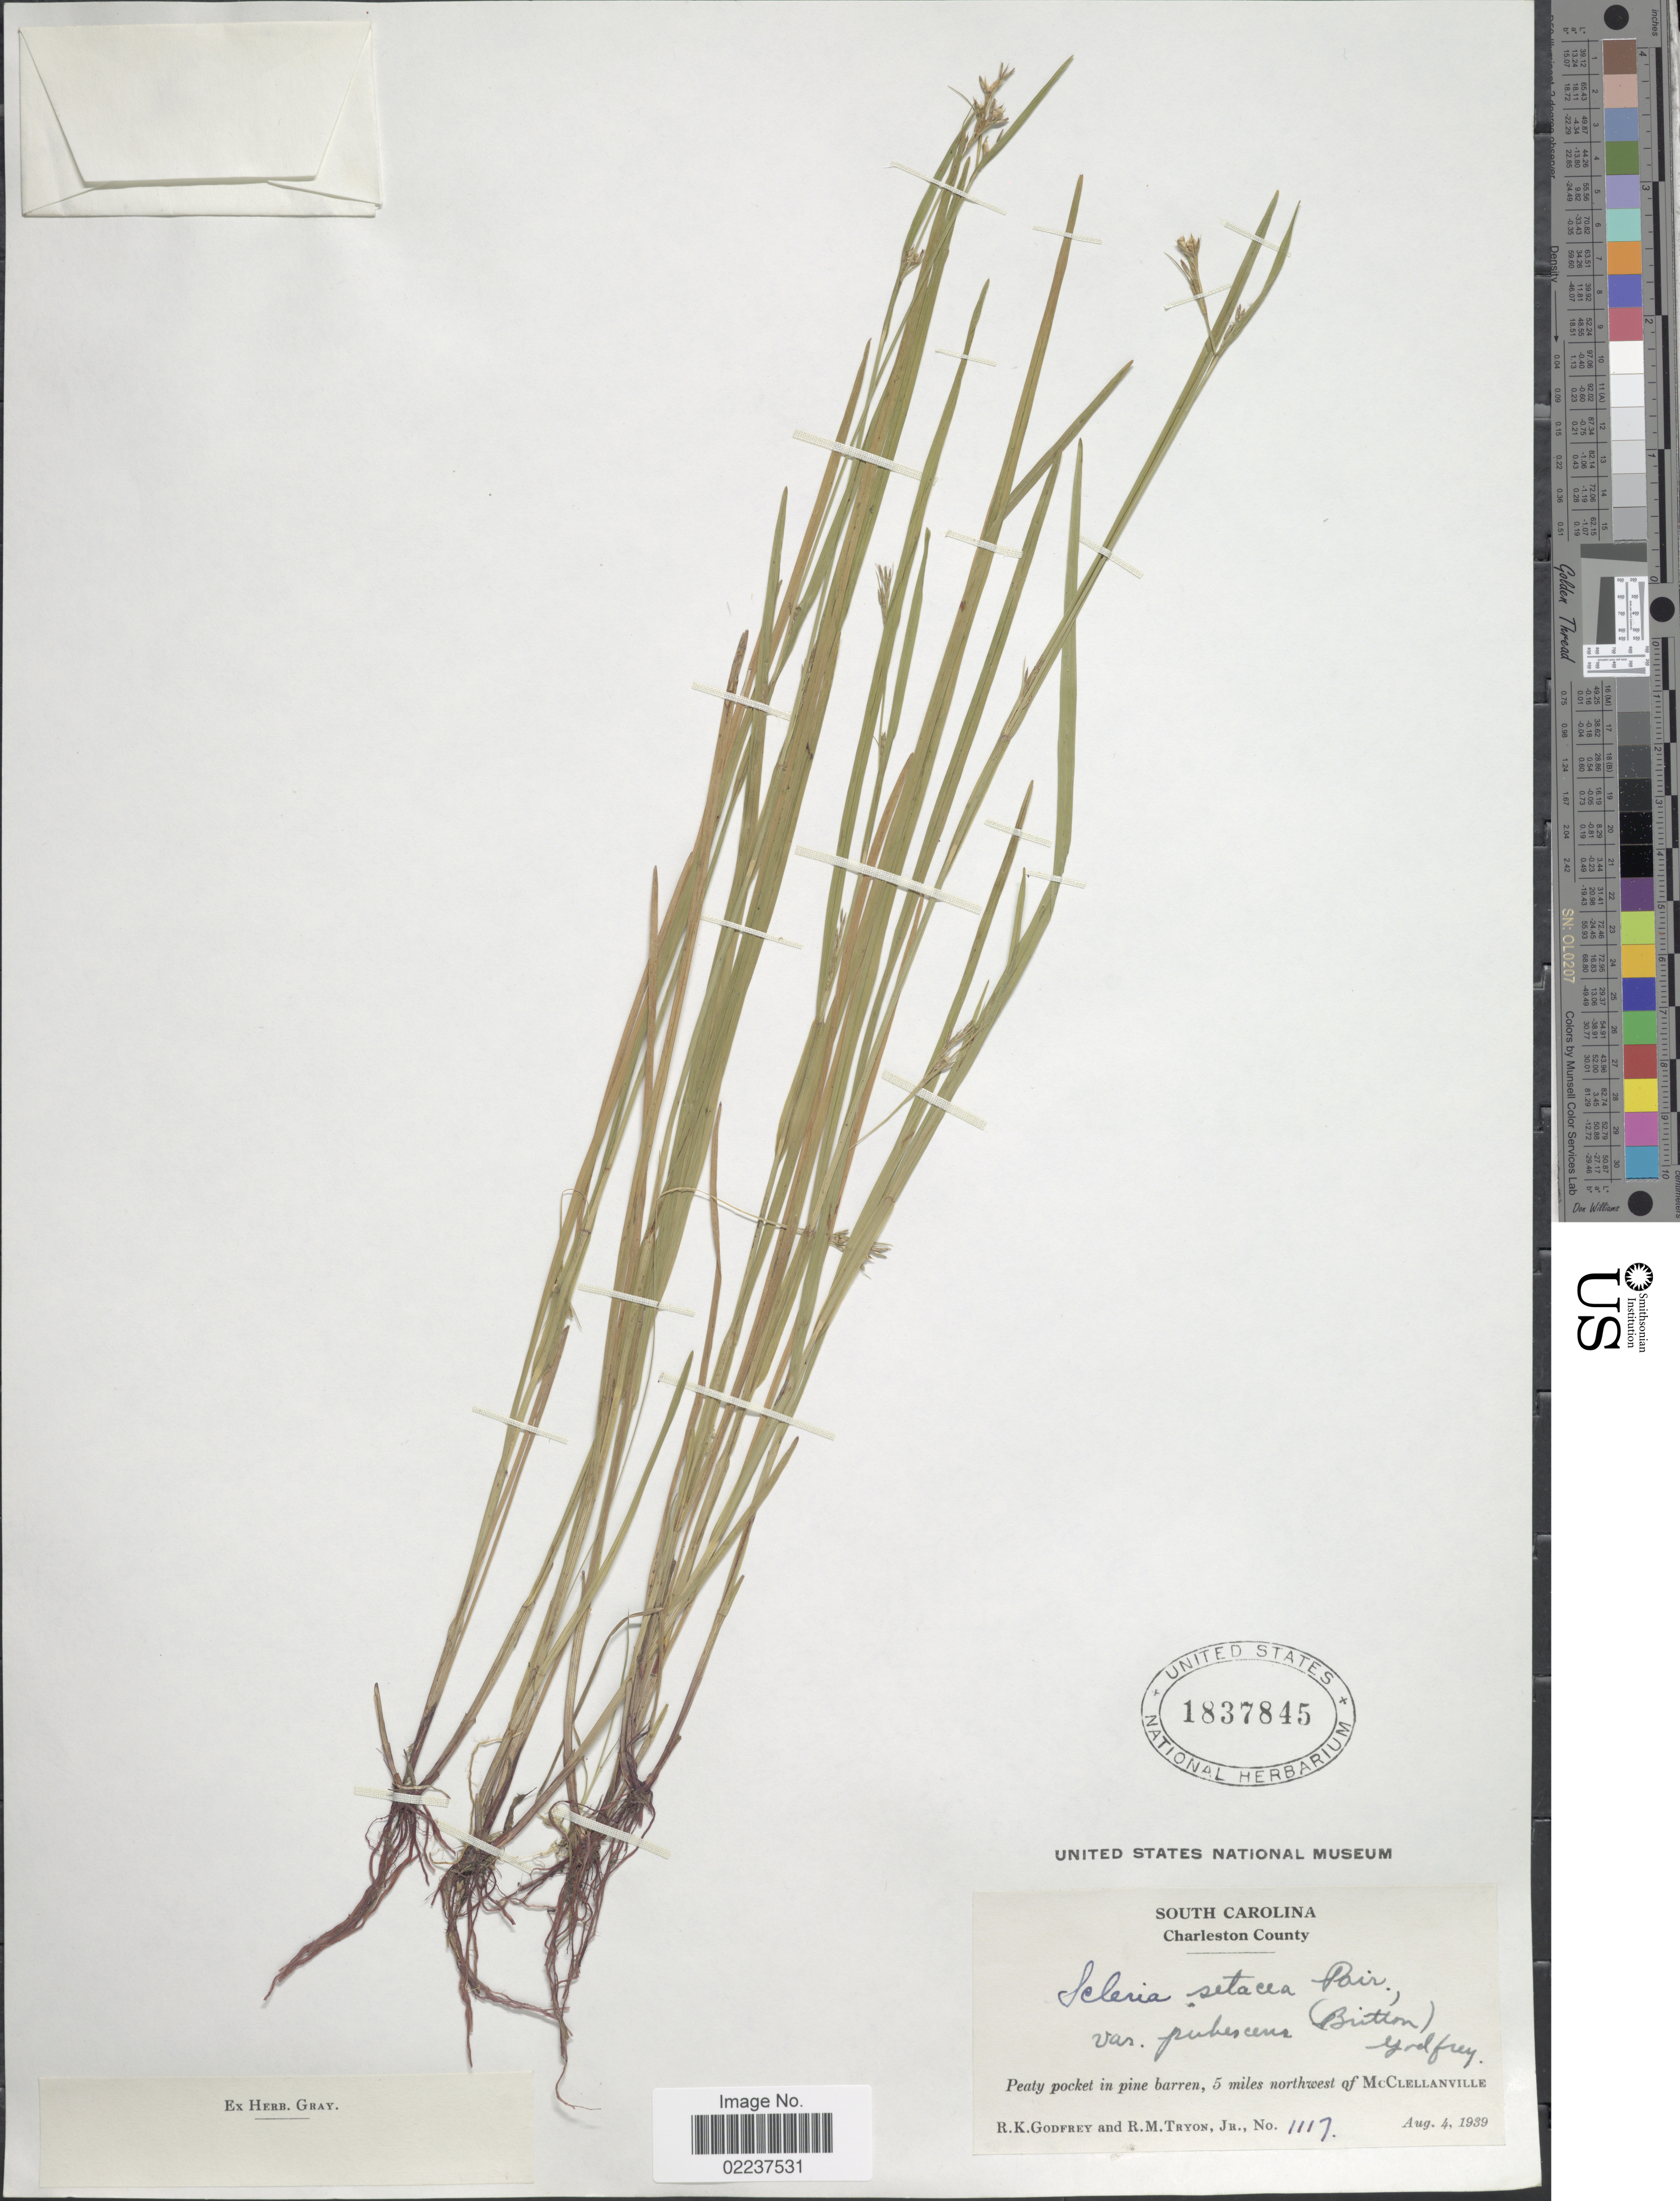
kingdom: Plantae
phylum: Tracheophyta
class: Liliopsida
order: Poales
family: Cyperaceae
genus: Scleria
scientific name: Scleria muehlenbergii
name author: Steud.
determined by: Strong, Mark T., (BOT), Smithsonian Institution - National Museum of Natural History (UNITED STATES)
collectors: R. K. Godfrey & R. M. Tryon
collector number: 1117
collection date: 1939-08-04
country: United States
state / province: South Carolina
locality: Charleston County, 5 miles northwest of McClellanville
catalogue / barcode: US 1837845